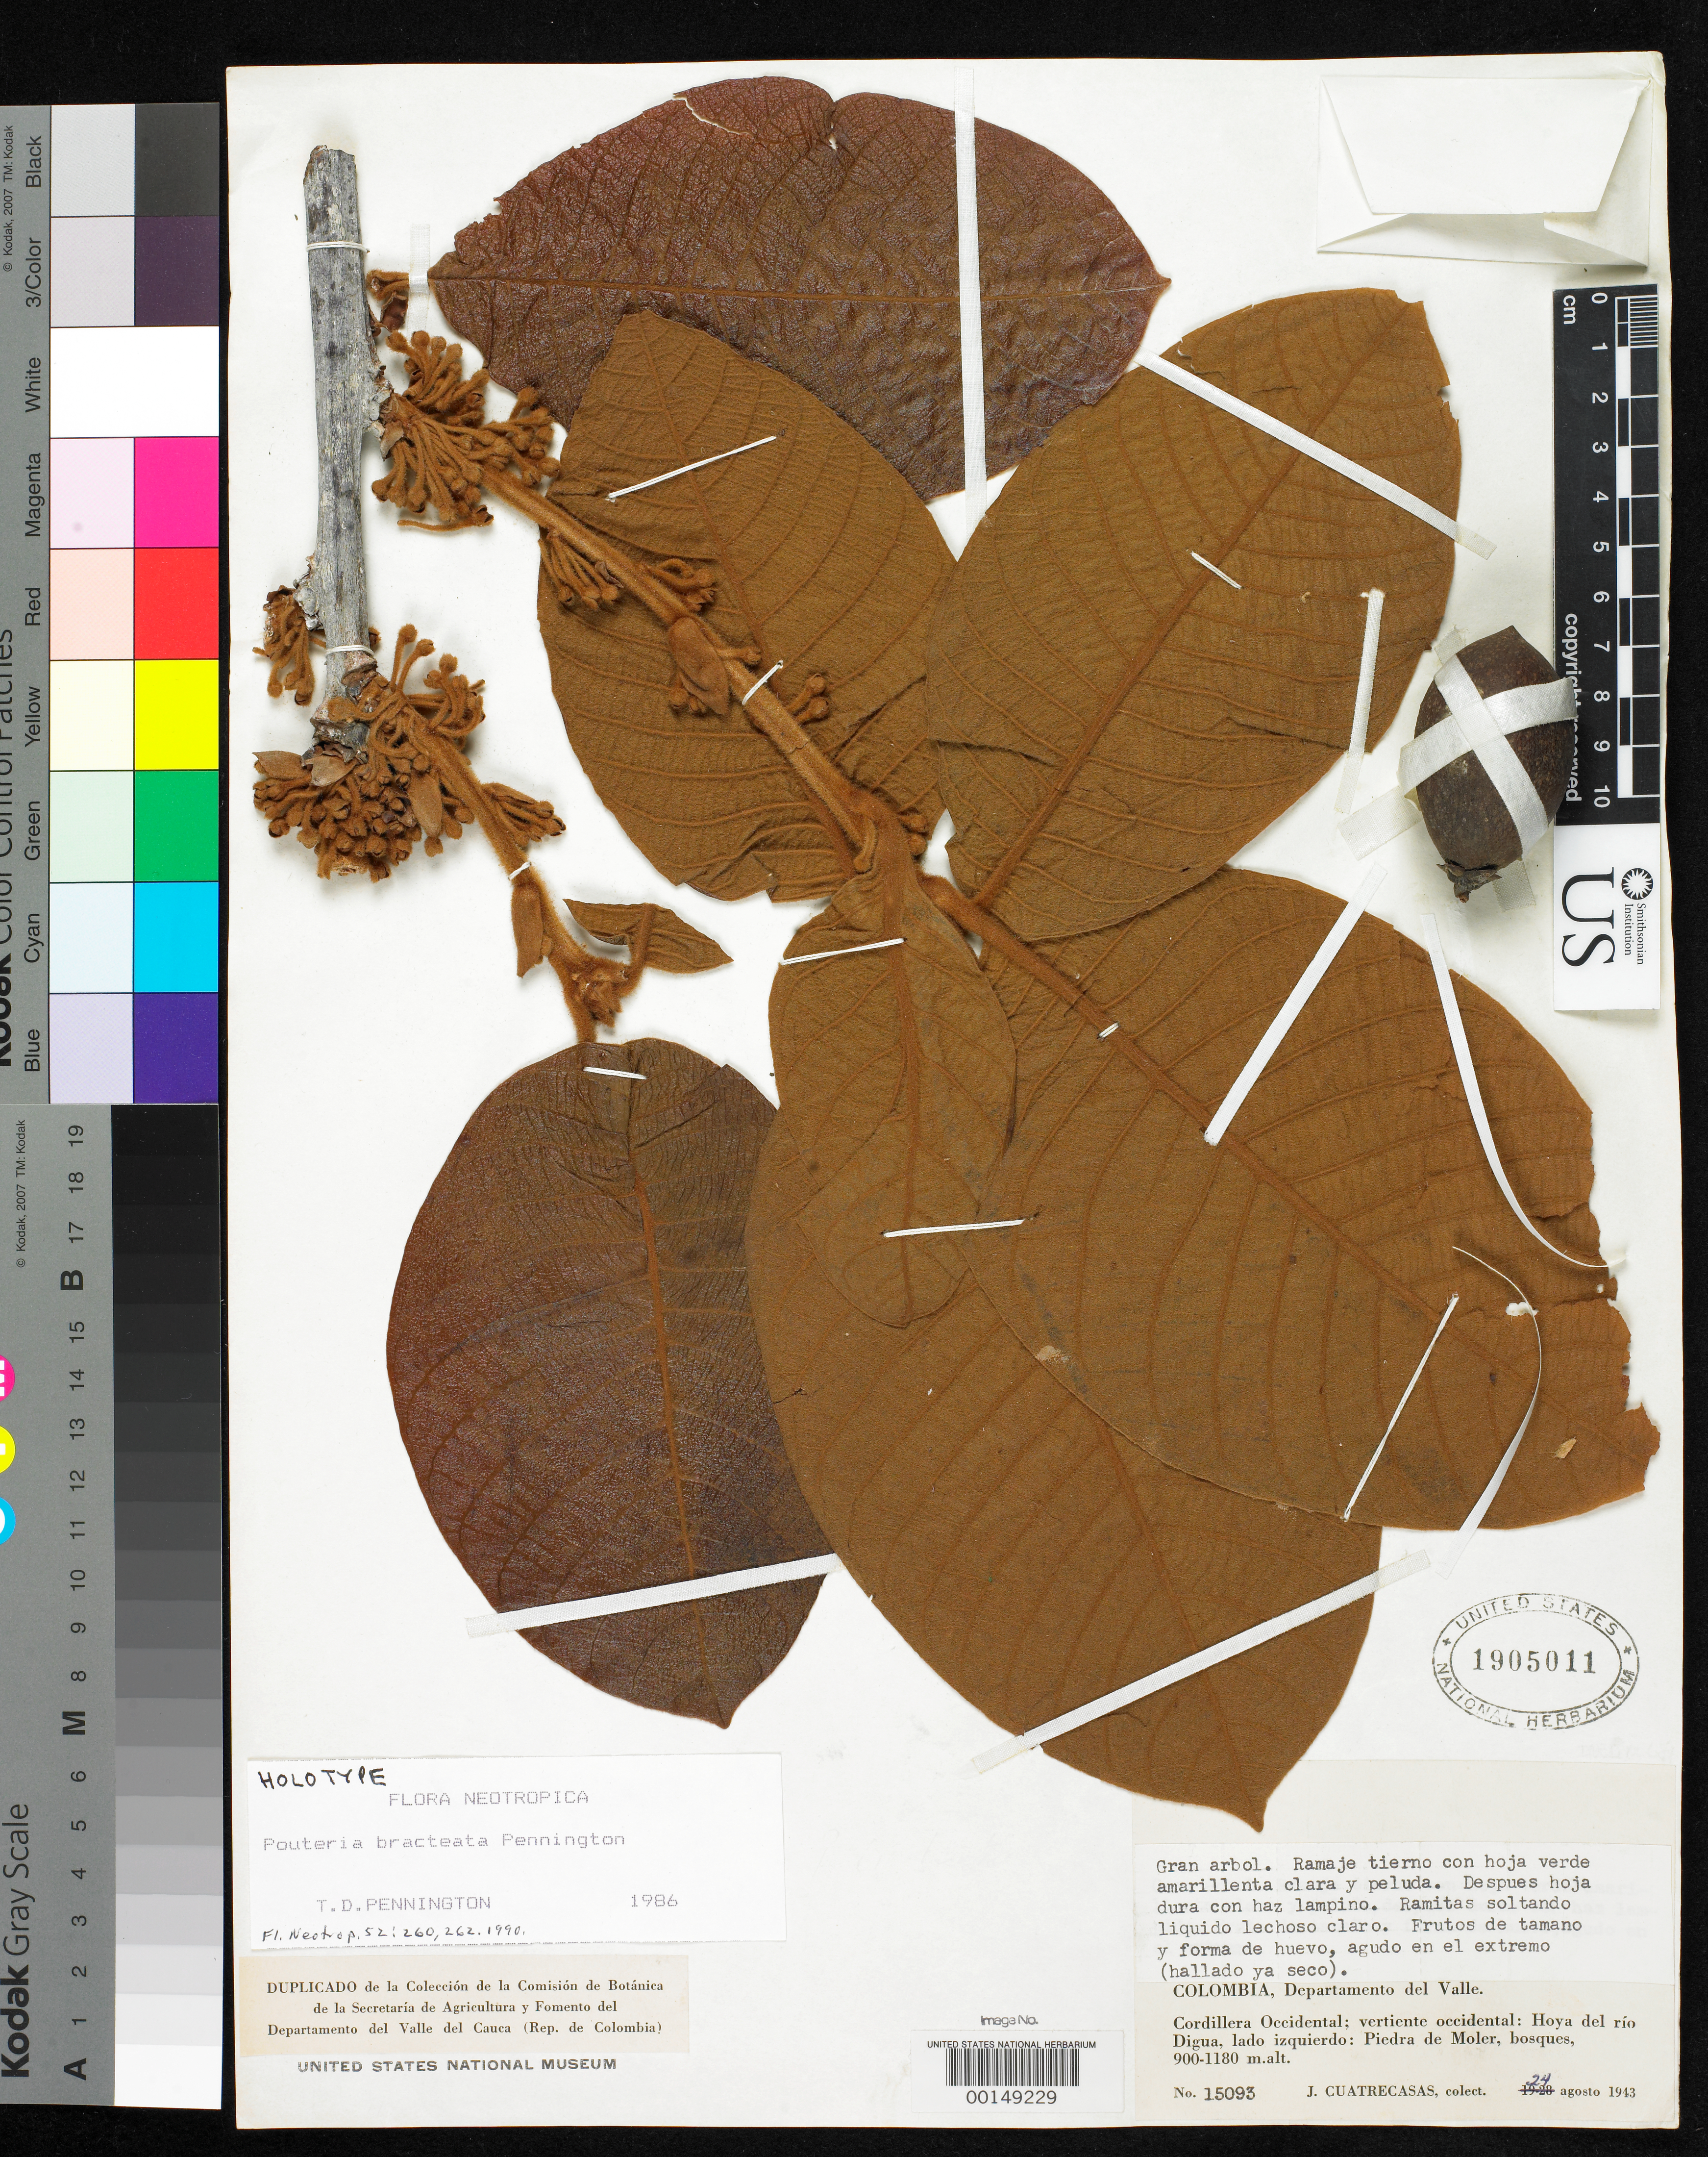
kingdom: Plantae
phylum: Tracheophyta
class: Magnoliopsida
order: Ericales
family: Sapotaceae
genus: Pouteria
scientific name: Pouteria bracteata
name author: T.D. Penn.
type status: Holotype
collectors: J. Cuatrecasas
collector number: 15093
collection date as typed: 24 Aug 1943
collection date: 1943-08-24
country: Colombia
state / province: Valle del Cauca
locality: W slope of Cordillera Occidental, Valley of Rio Digua, left bank, Piedra de Moler.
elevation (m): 900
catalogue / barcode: US 1905011